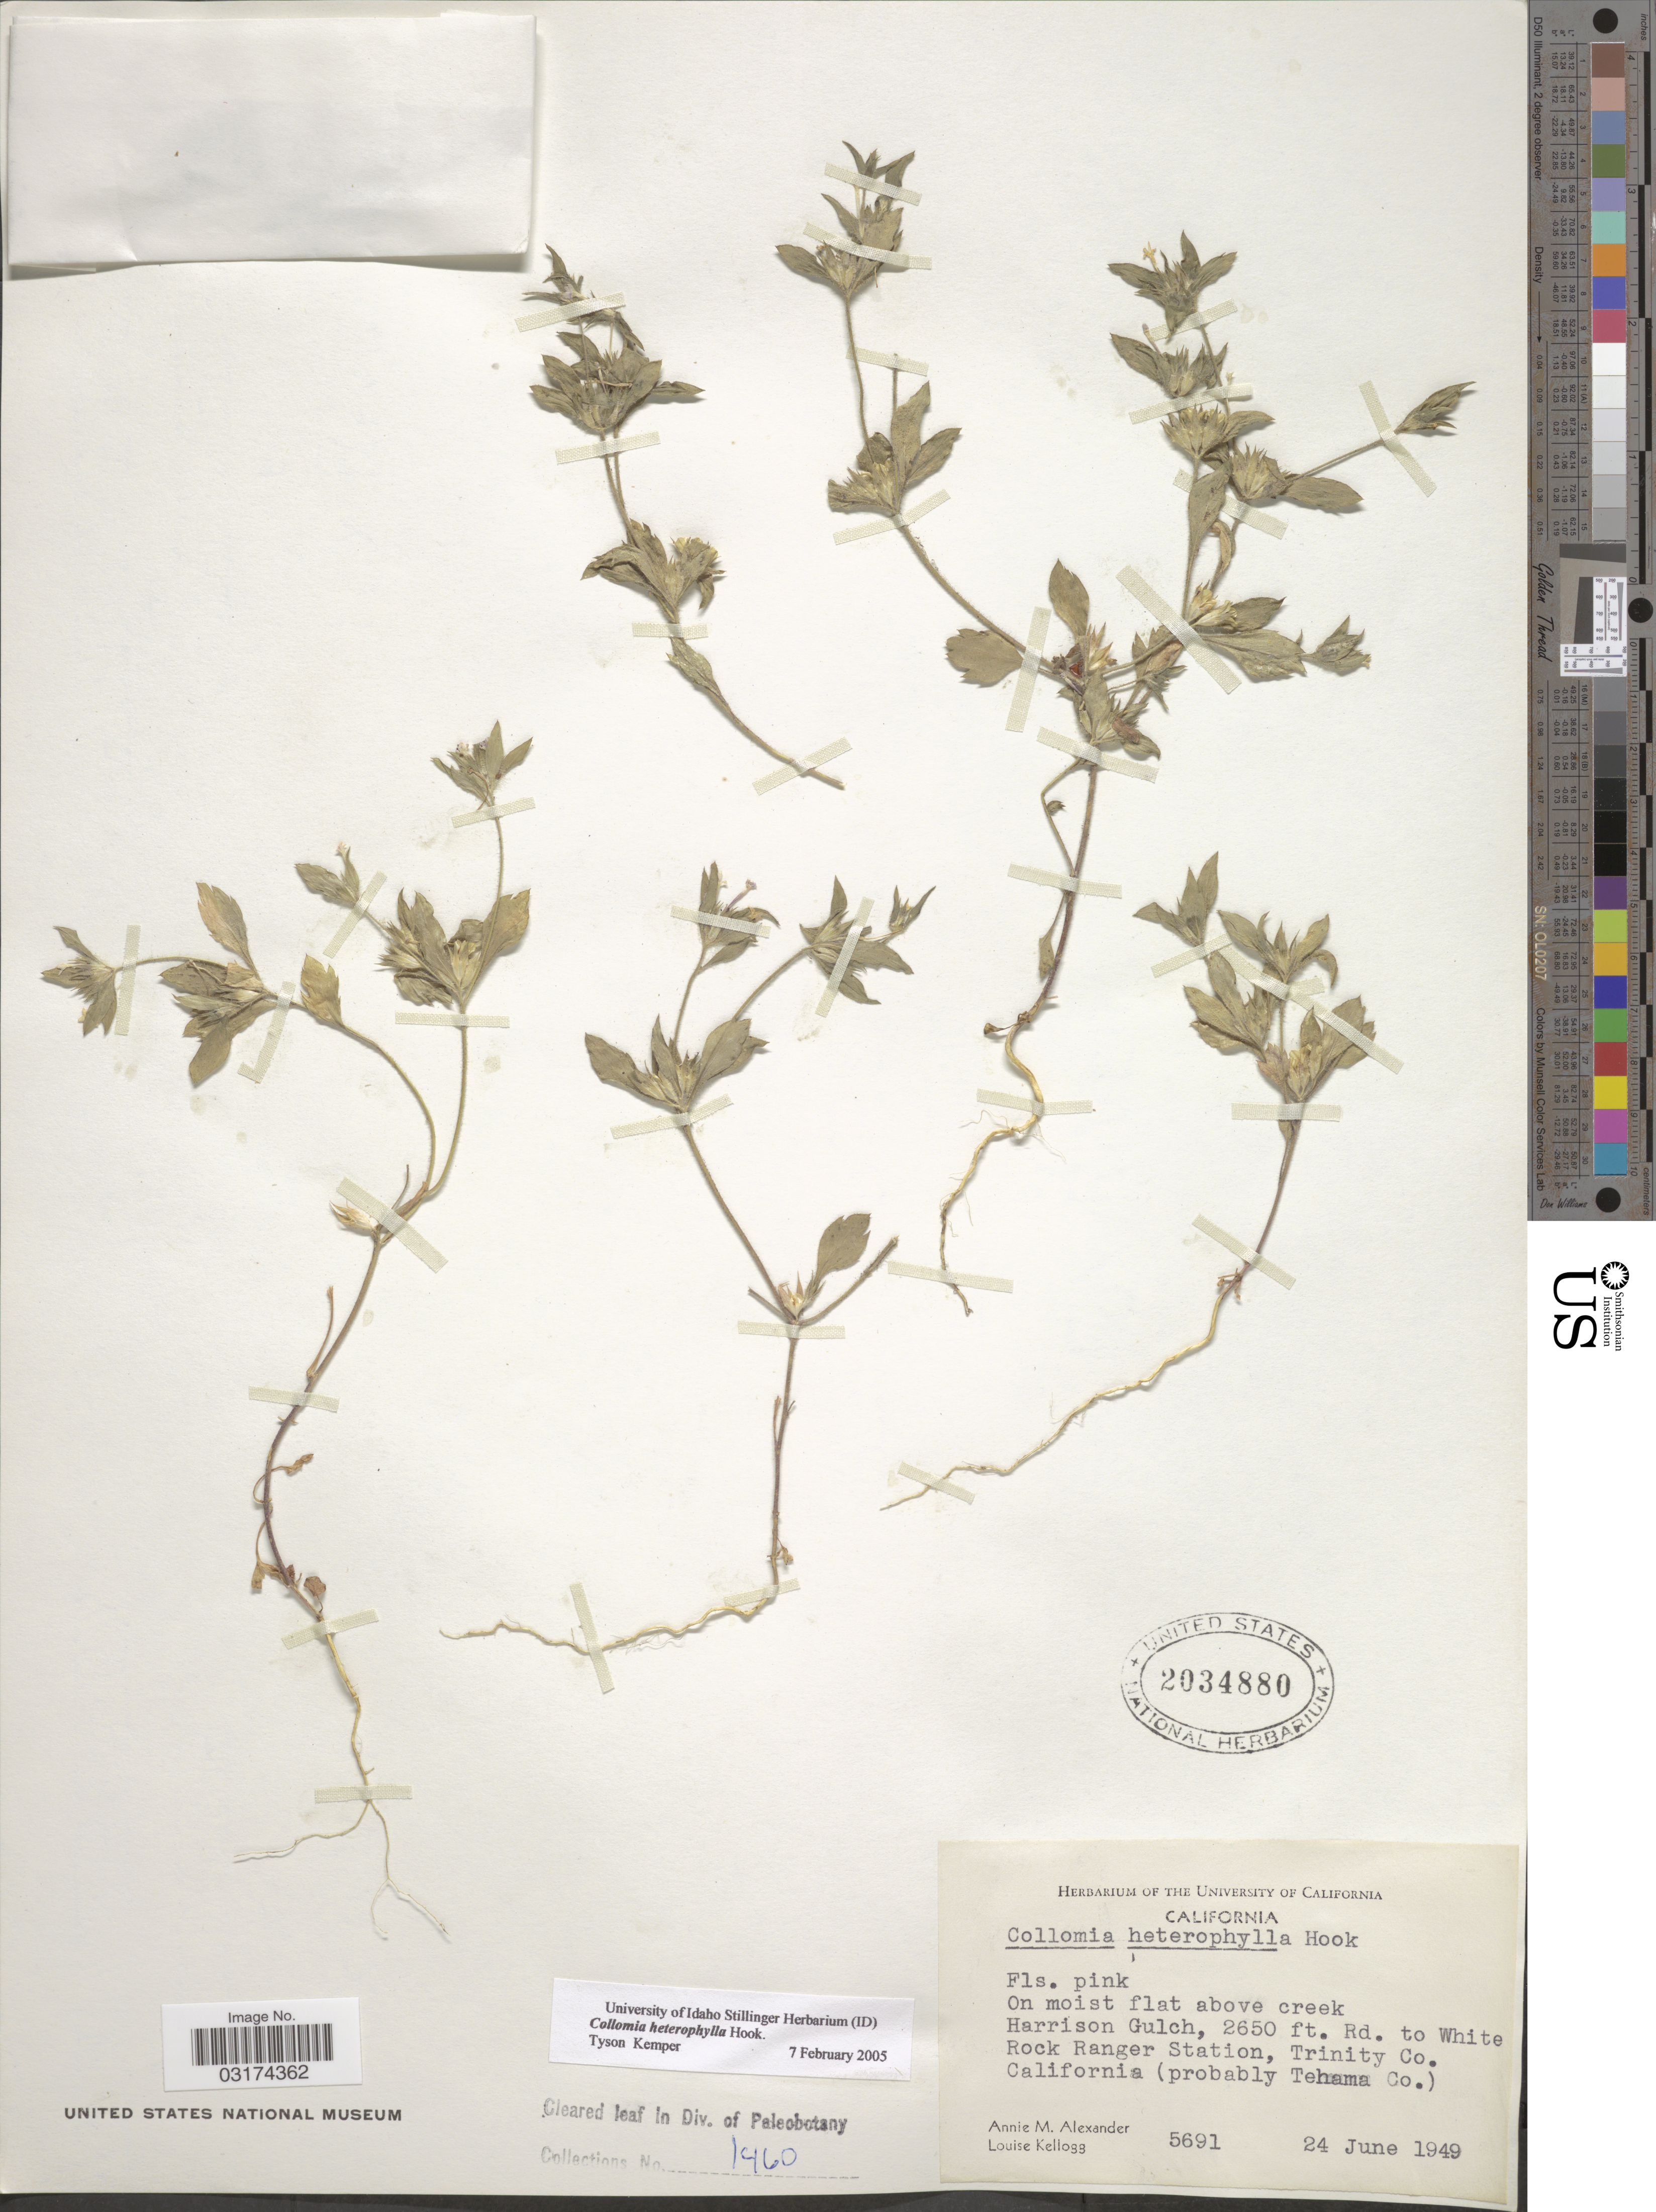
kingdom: Plantae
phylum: Tracheophyta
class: Magnoliopsida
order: Ericales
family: Polemoniaceae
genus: Collomia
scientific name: Collomia heterophylla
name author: Hook.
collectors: A. M. Alexander & L. Kellogg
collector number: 5691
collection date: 1949-06-24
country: United States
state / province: California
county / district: Trinity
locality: Above creek Harrison Gulch. Rd. to White Rock Ranger Station, Trinity Co. (Tehama Co.)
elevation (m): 808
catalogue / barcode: US 2034880